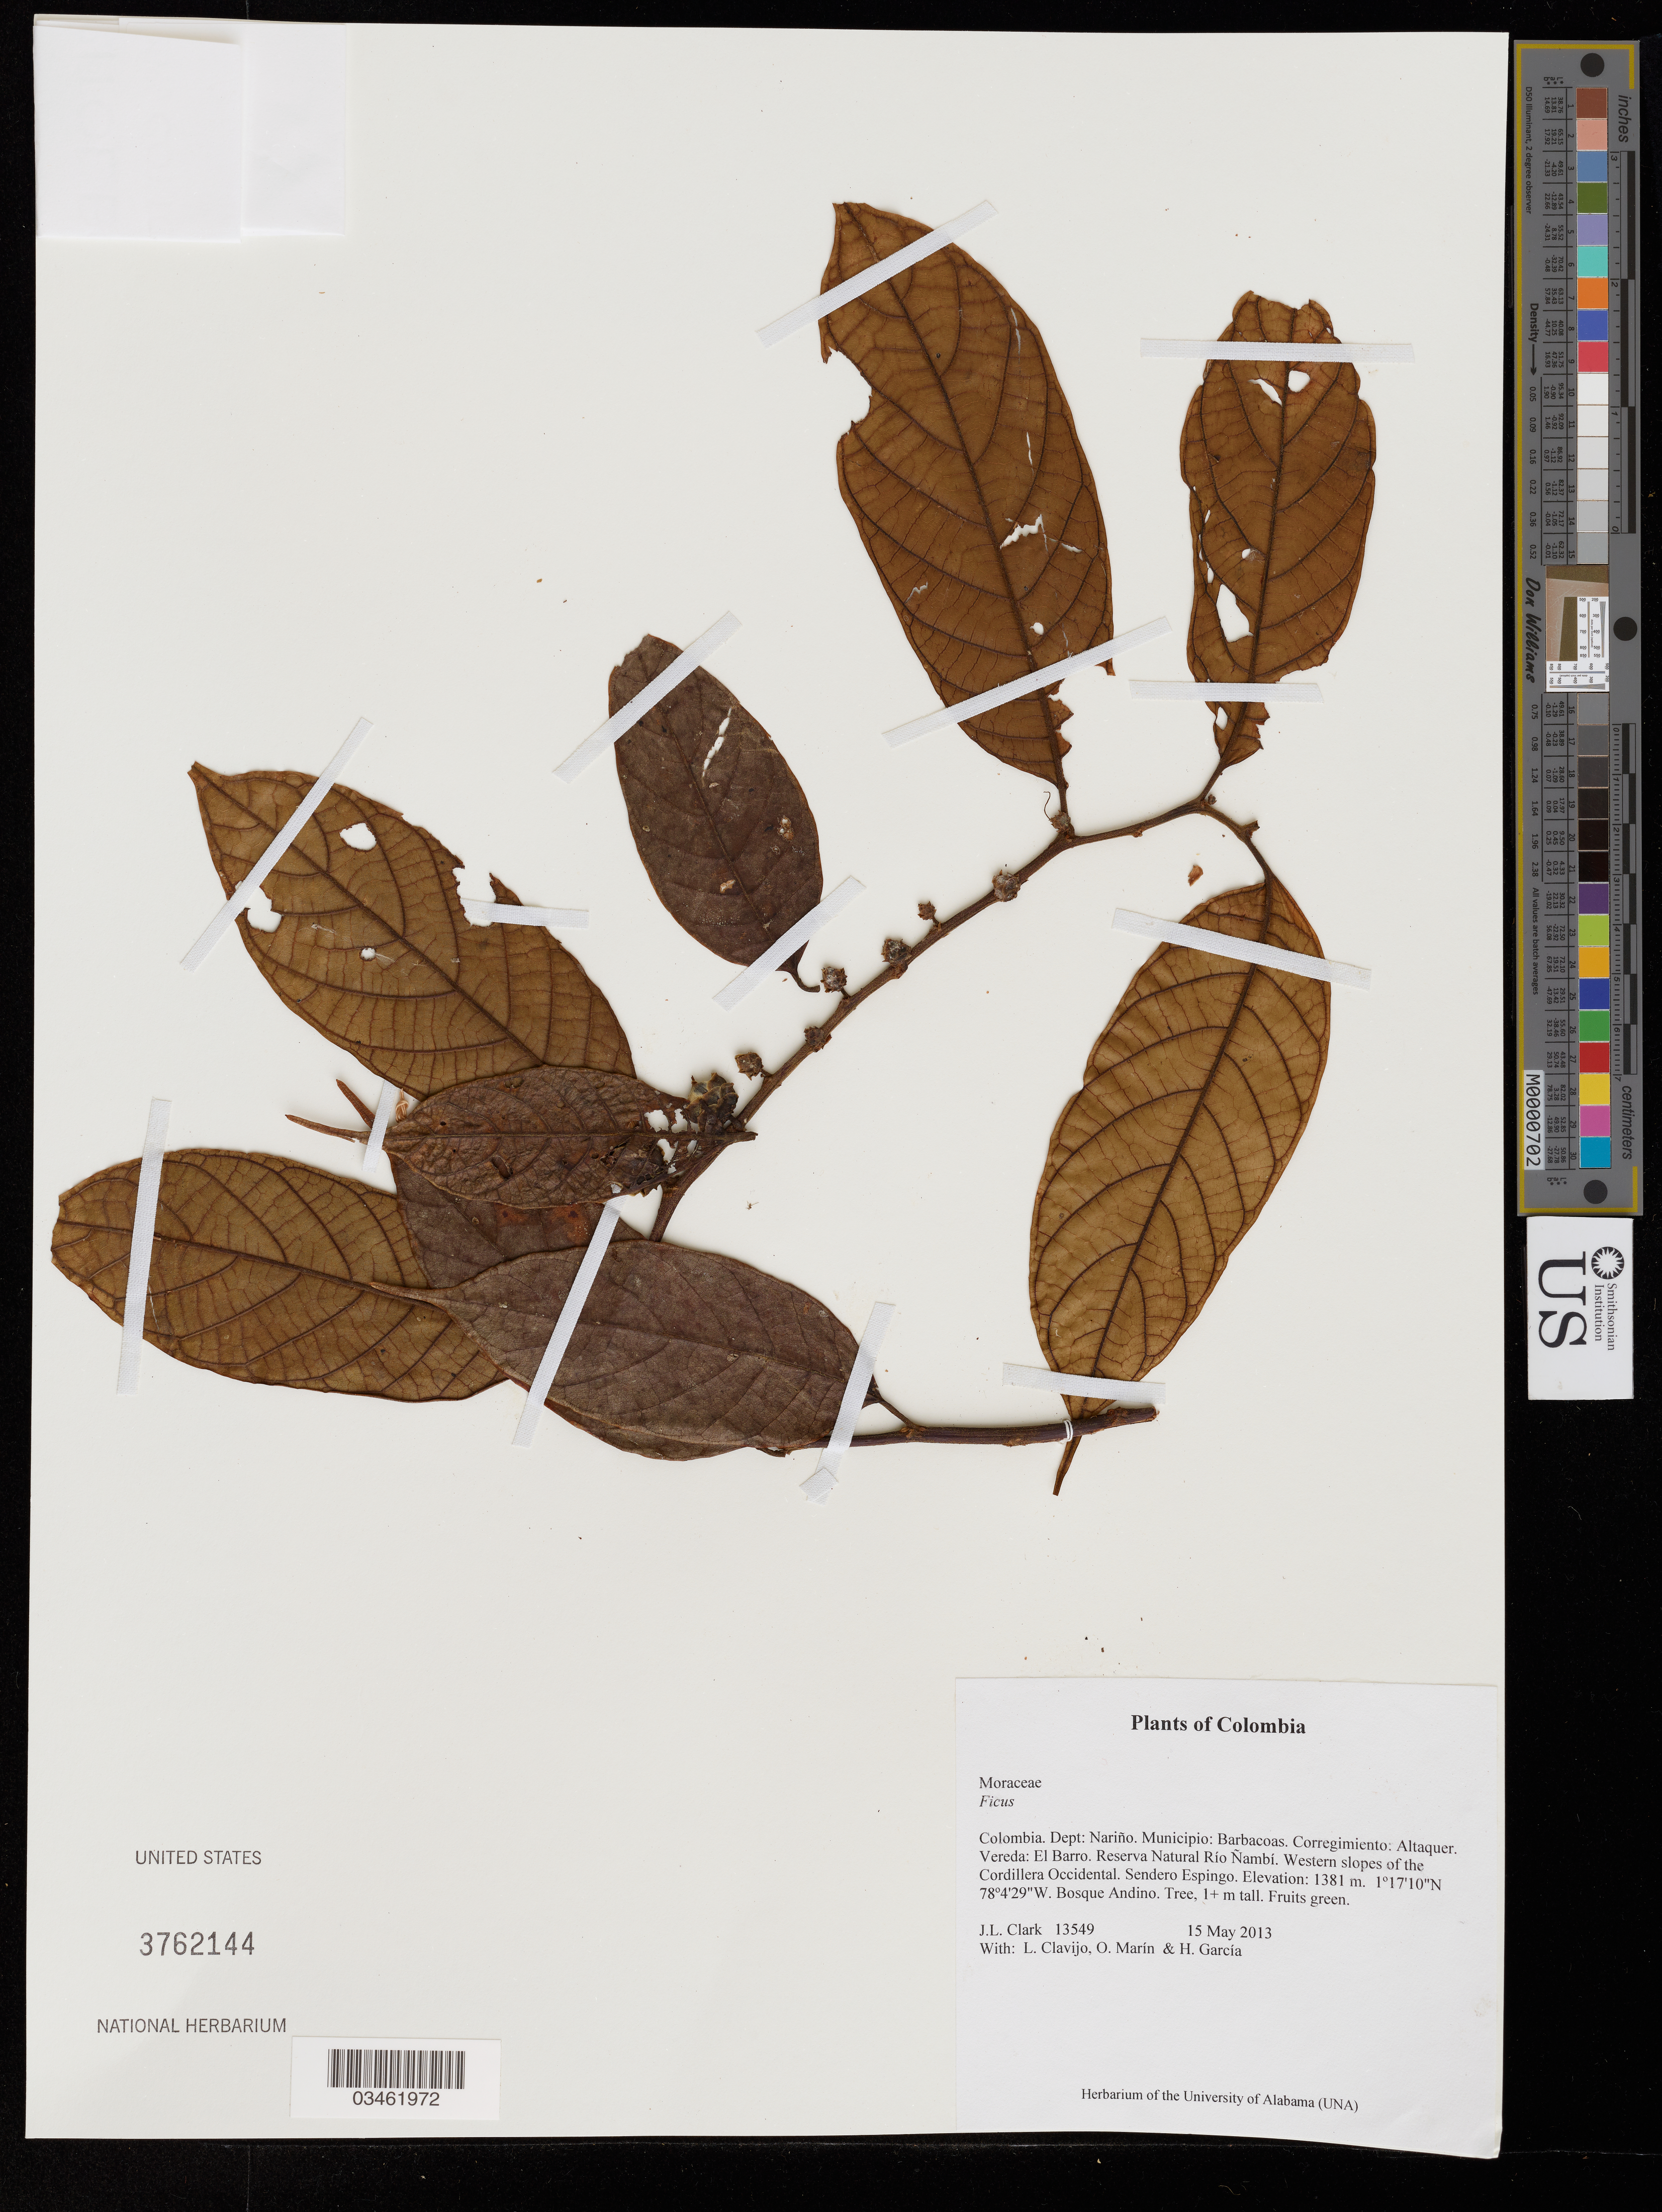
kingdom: Plantae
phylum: Tracheophyta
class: Magnoliopsida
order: Rosales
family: Moraceae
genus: Ficus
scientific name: Ficus sp.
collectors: J. L. Clark, L. Clavijo, O. Marín & H. Garcia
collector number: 13549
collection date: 2013-05-15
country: Colombia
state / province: Nariño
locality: Dept: Nariño. Municipio: Barbacoas. Corregimiento: Altaquer. Vereda: El Barro. Reserva Natural Río Ñambí. Western slopes of the Cordillera Occidental. Sendero Espingo.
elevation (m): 1381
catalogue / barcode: US 3762144